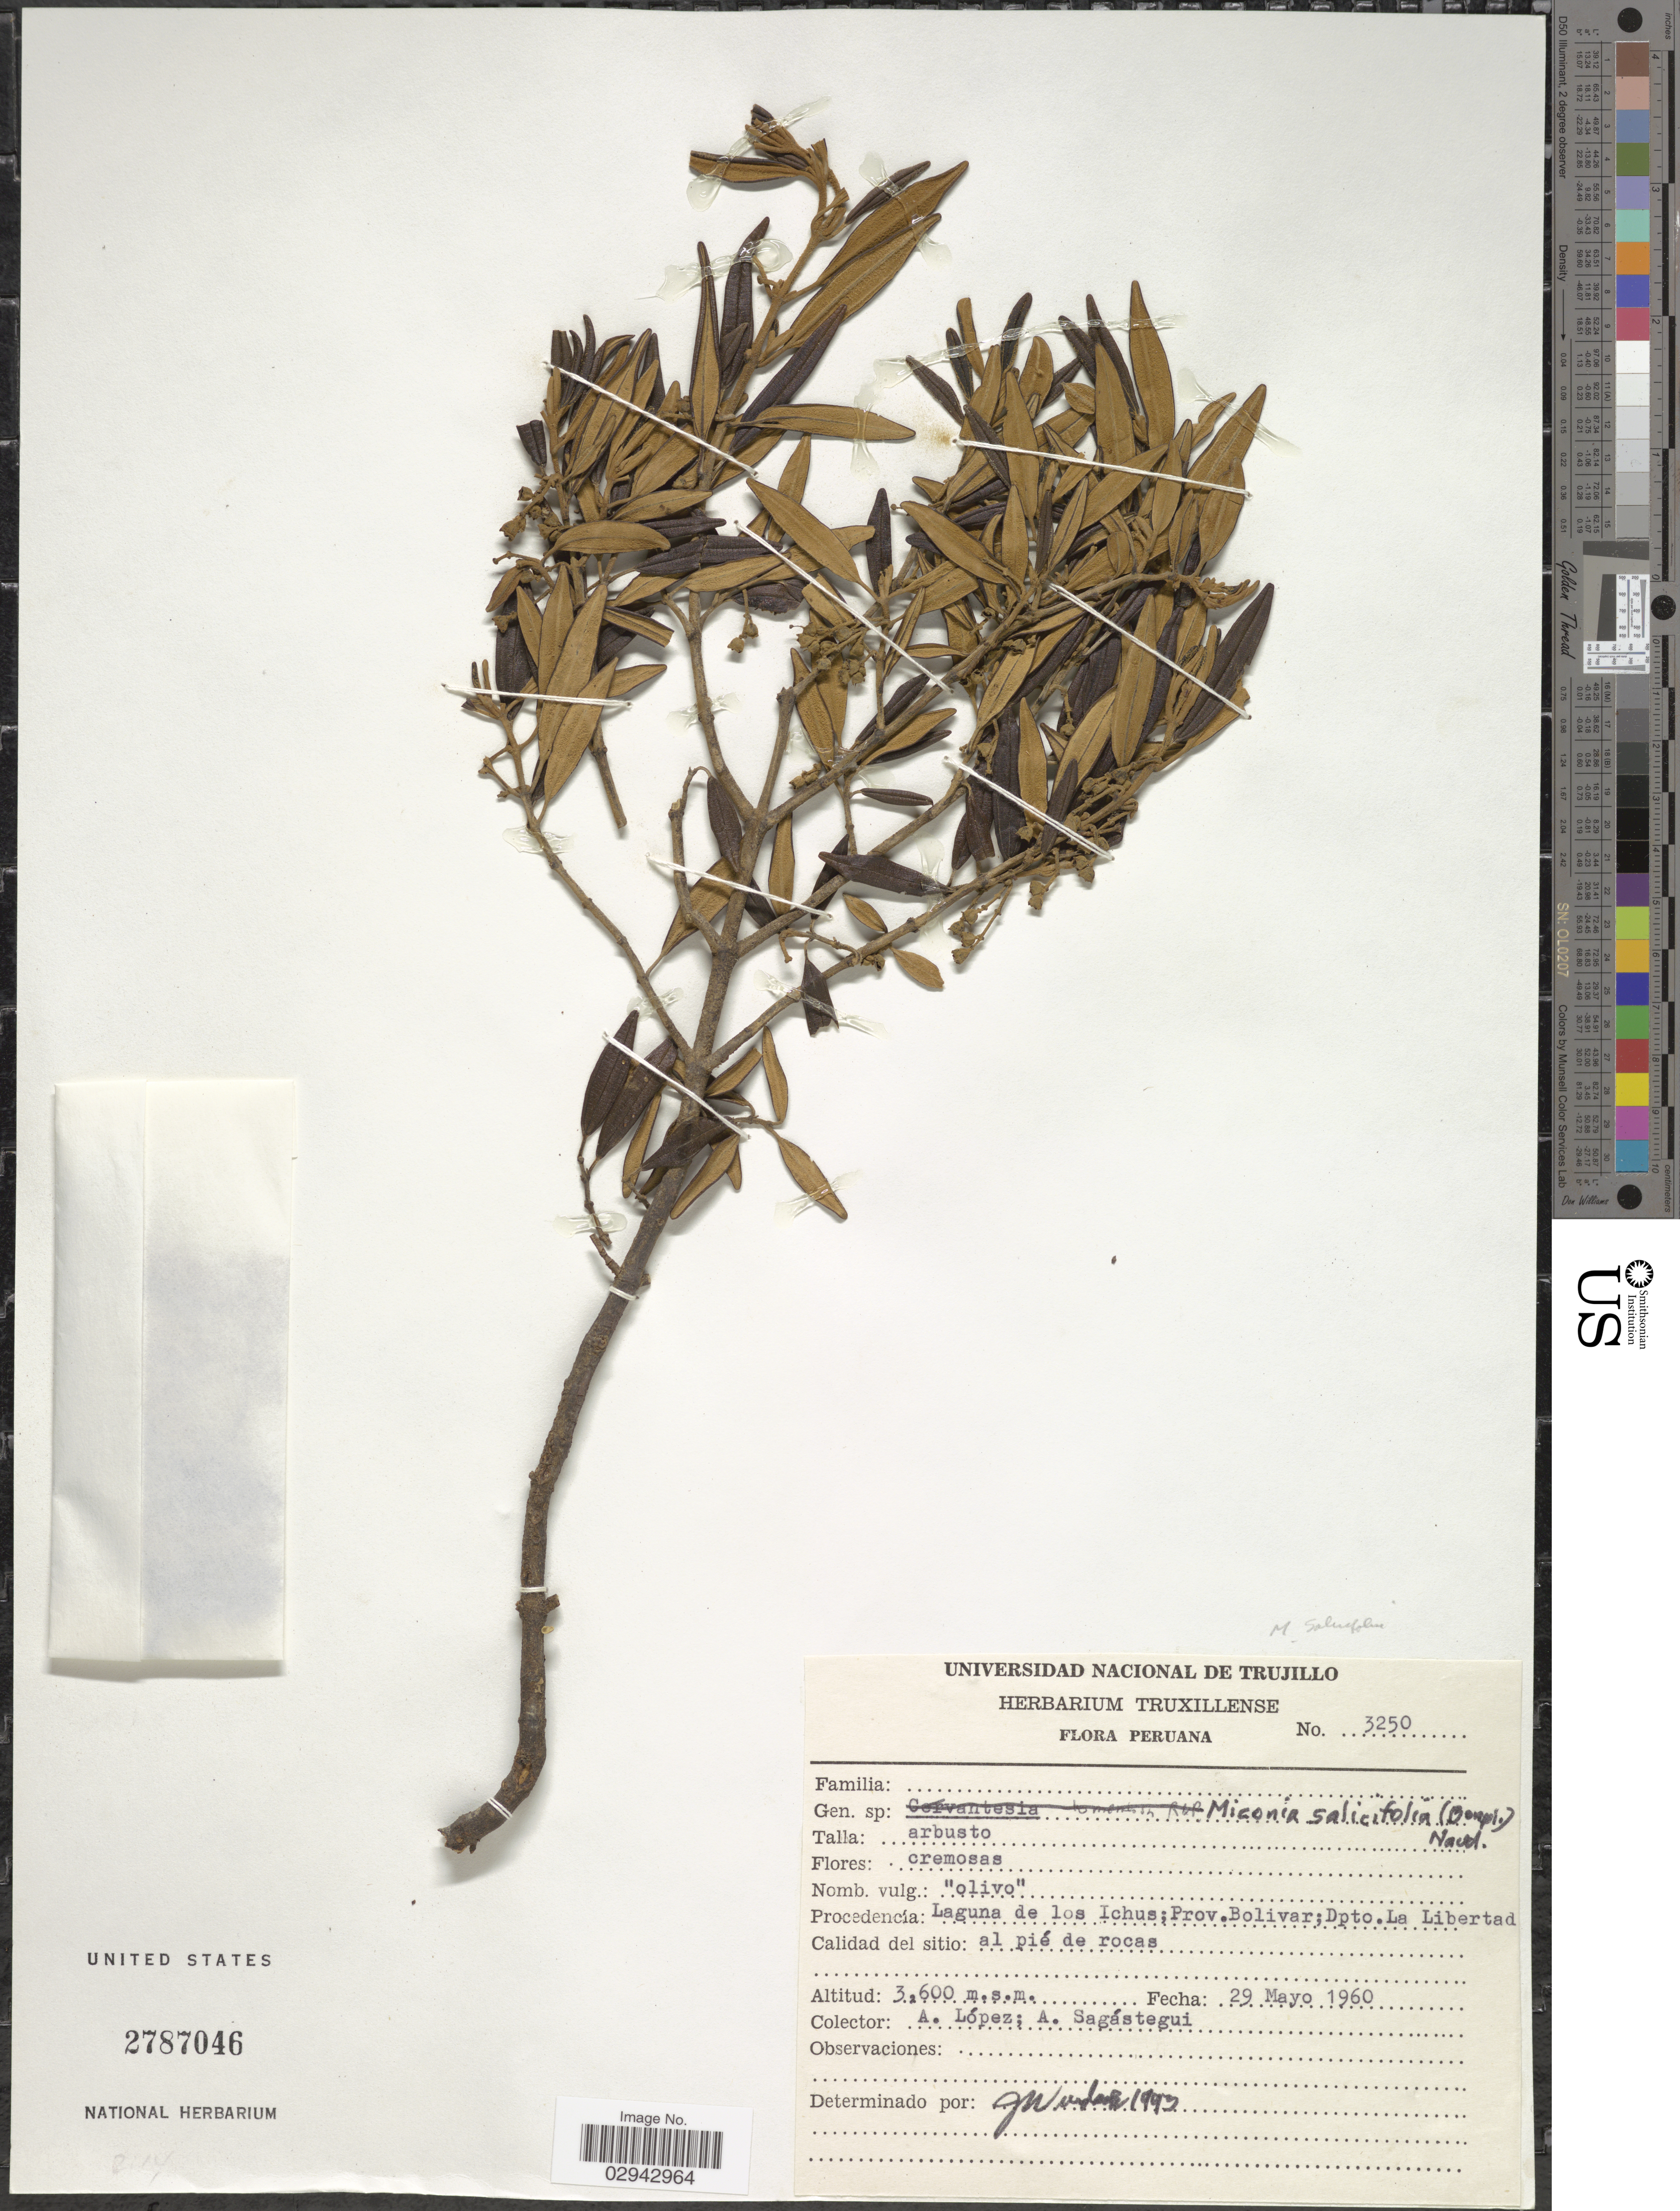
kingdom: Plantae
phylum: Tracheophyta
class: Magnoliopsida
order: Myrtales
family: Melastomataceae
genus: Miconia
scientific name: Miconia salicifolia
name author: (Bonpl.) Naudin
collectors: A. López & A. Sagastegui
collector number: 3250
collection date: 1960-05-29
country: Peru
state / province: La Libertad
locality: Procedencía: Laguna de los Ichus; Prov. Bolivar; Dpto. La Libertad.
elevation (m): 3600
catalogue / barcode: US 2787046